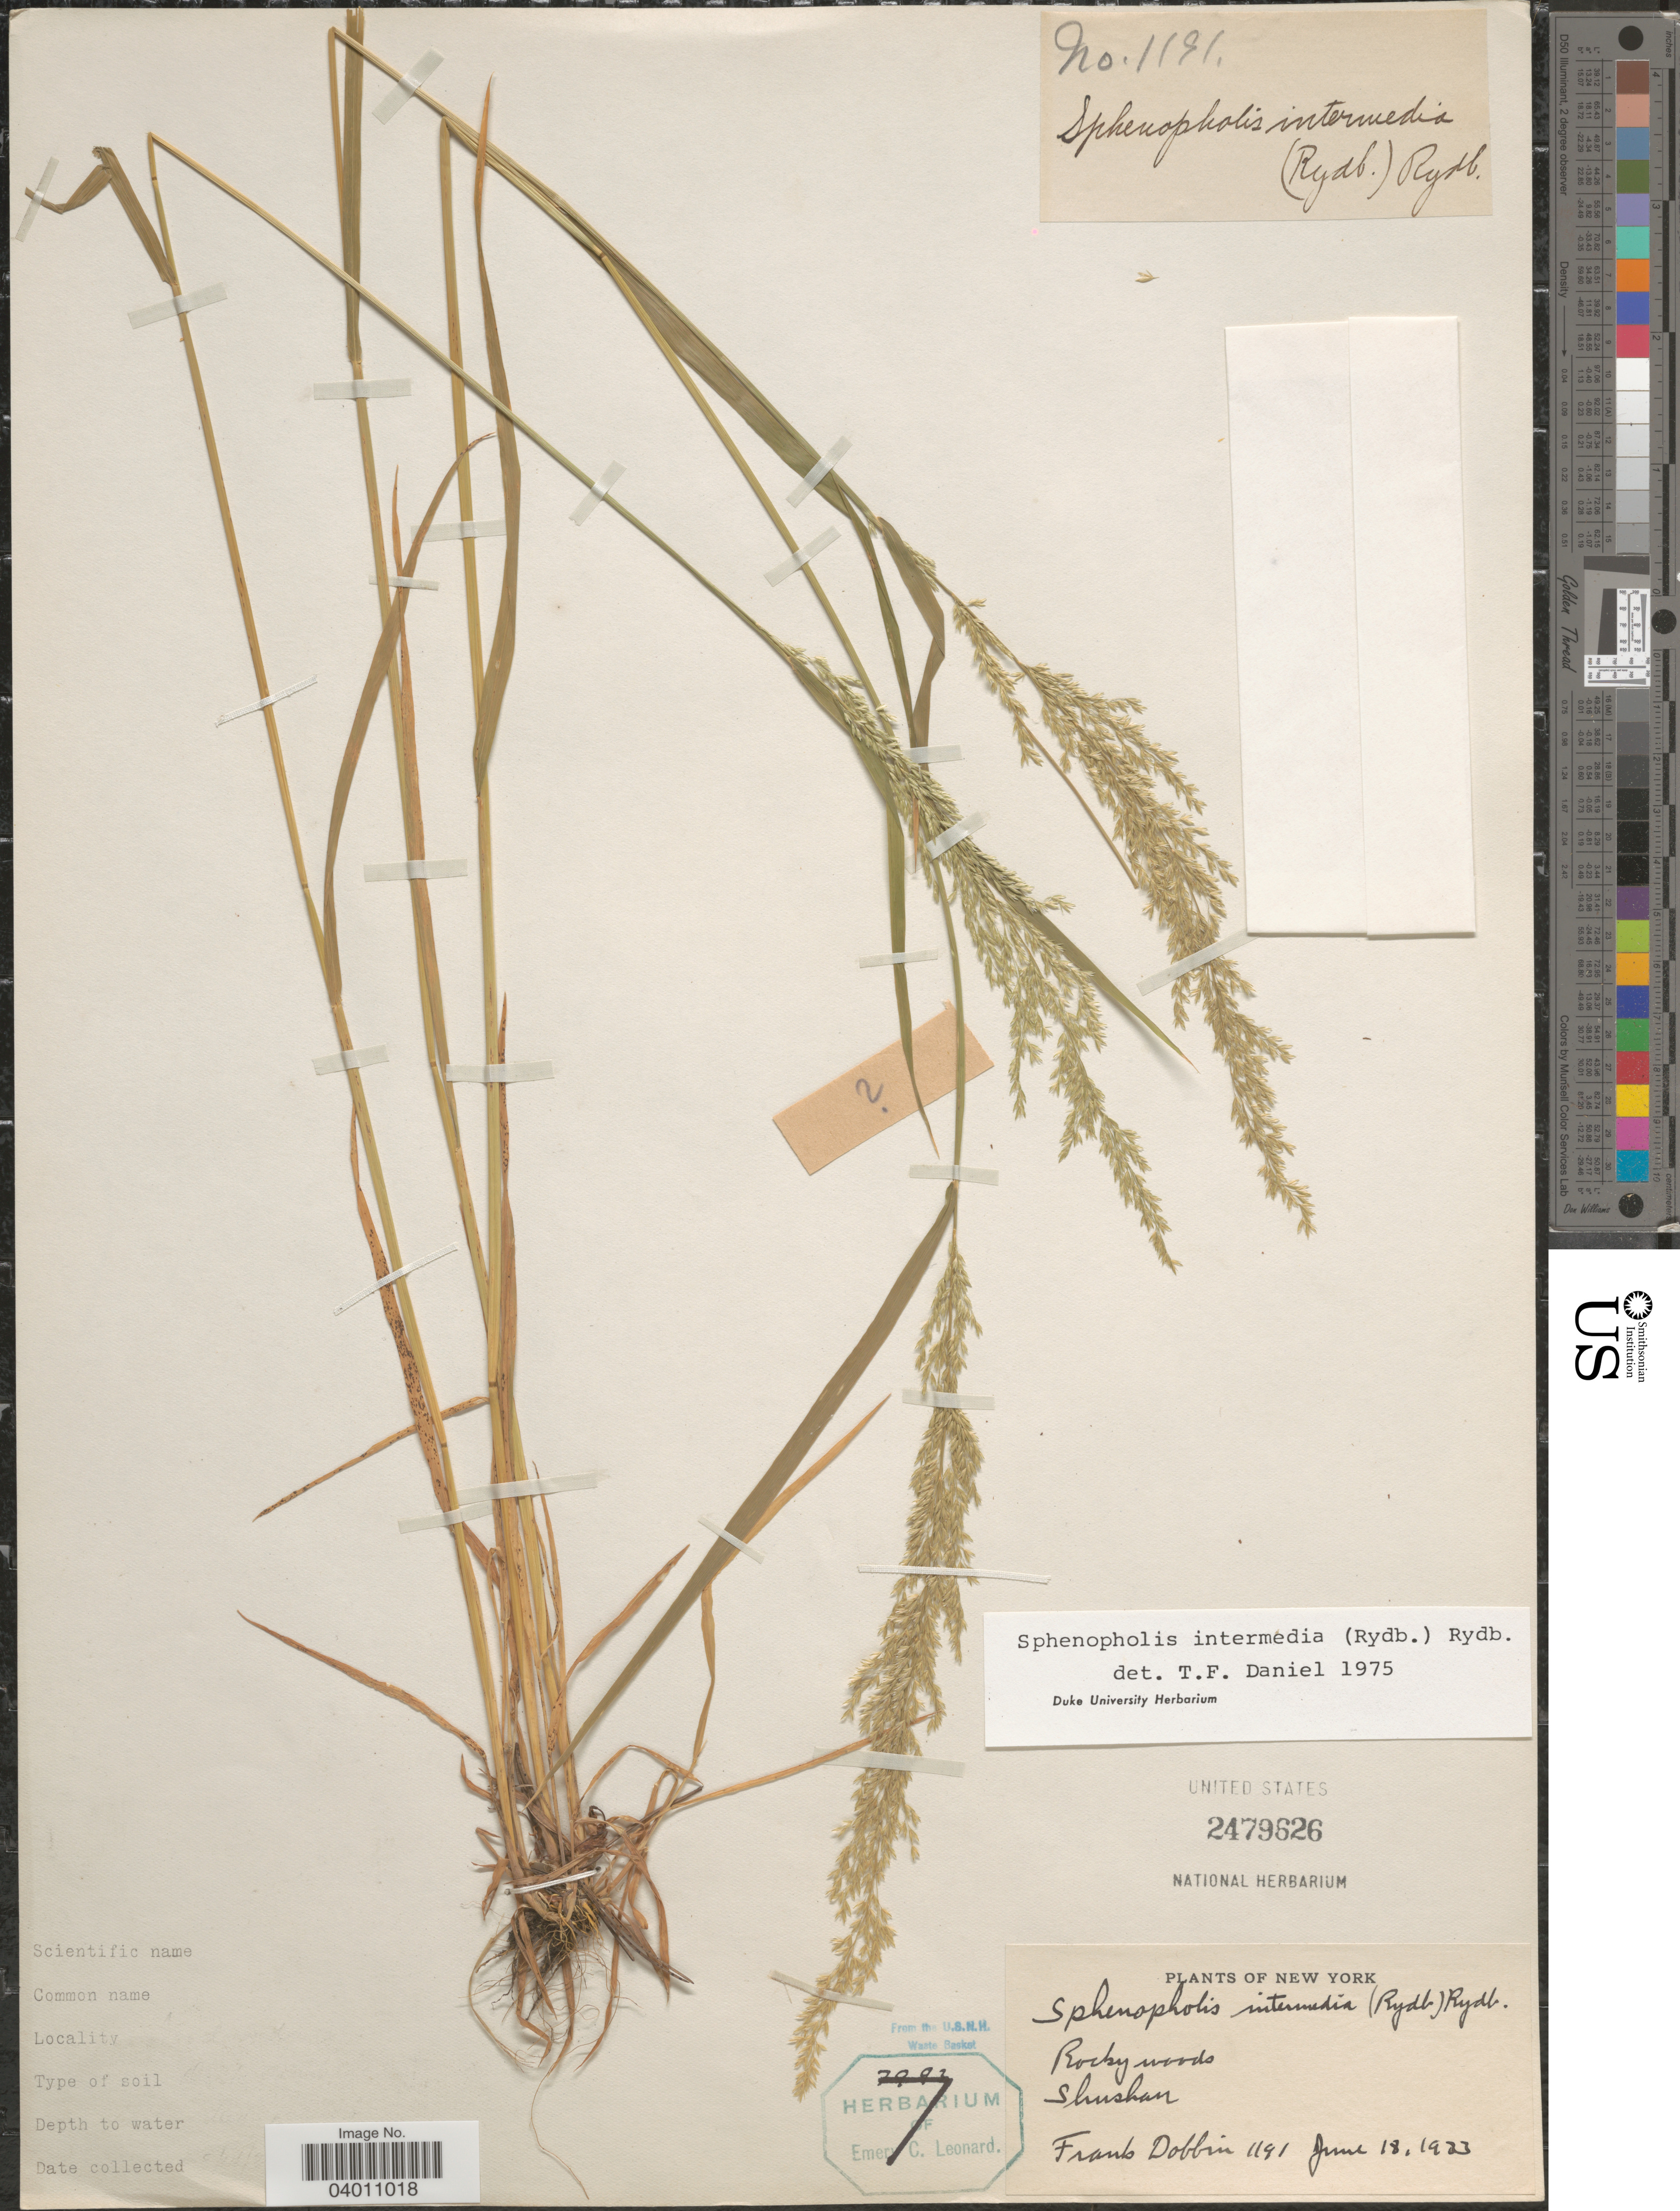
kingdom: Plantae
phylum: Tracheophyta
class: Liliopsida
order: Poales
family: Poaceae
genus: Sphenopholis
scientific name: Sphenopholis intermedia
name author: (Rydb.) Rydb.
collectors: F. Dobbin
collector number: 1191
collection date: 1923-06-18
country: United States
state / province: New York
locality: Shushan.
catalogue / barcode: US 2479626